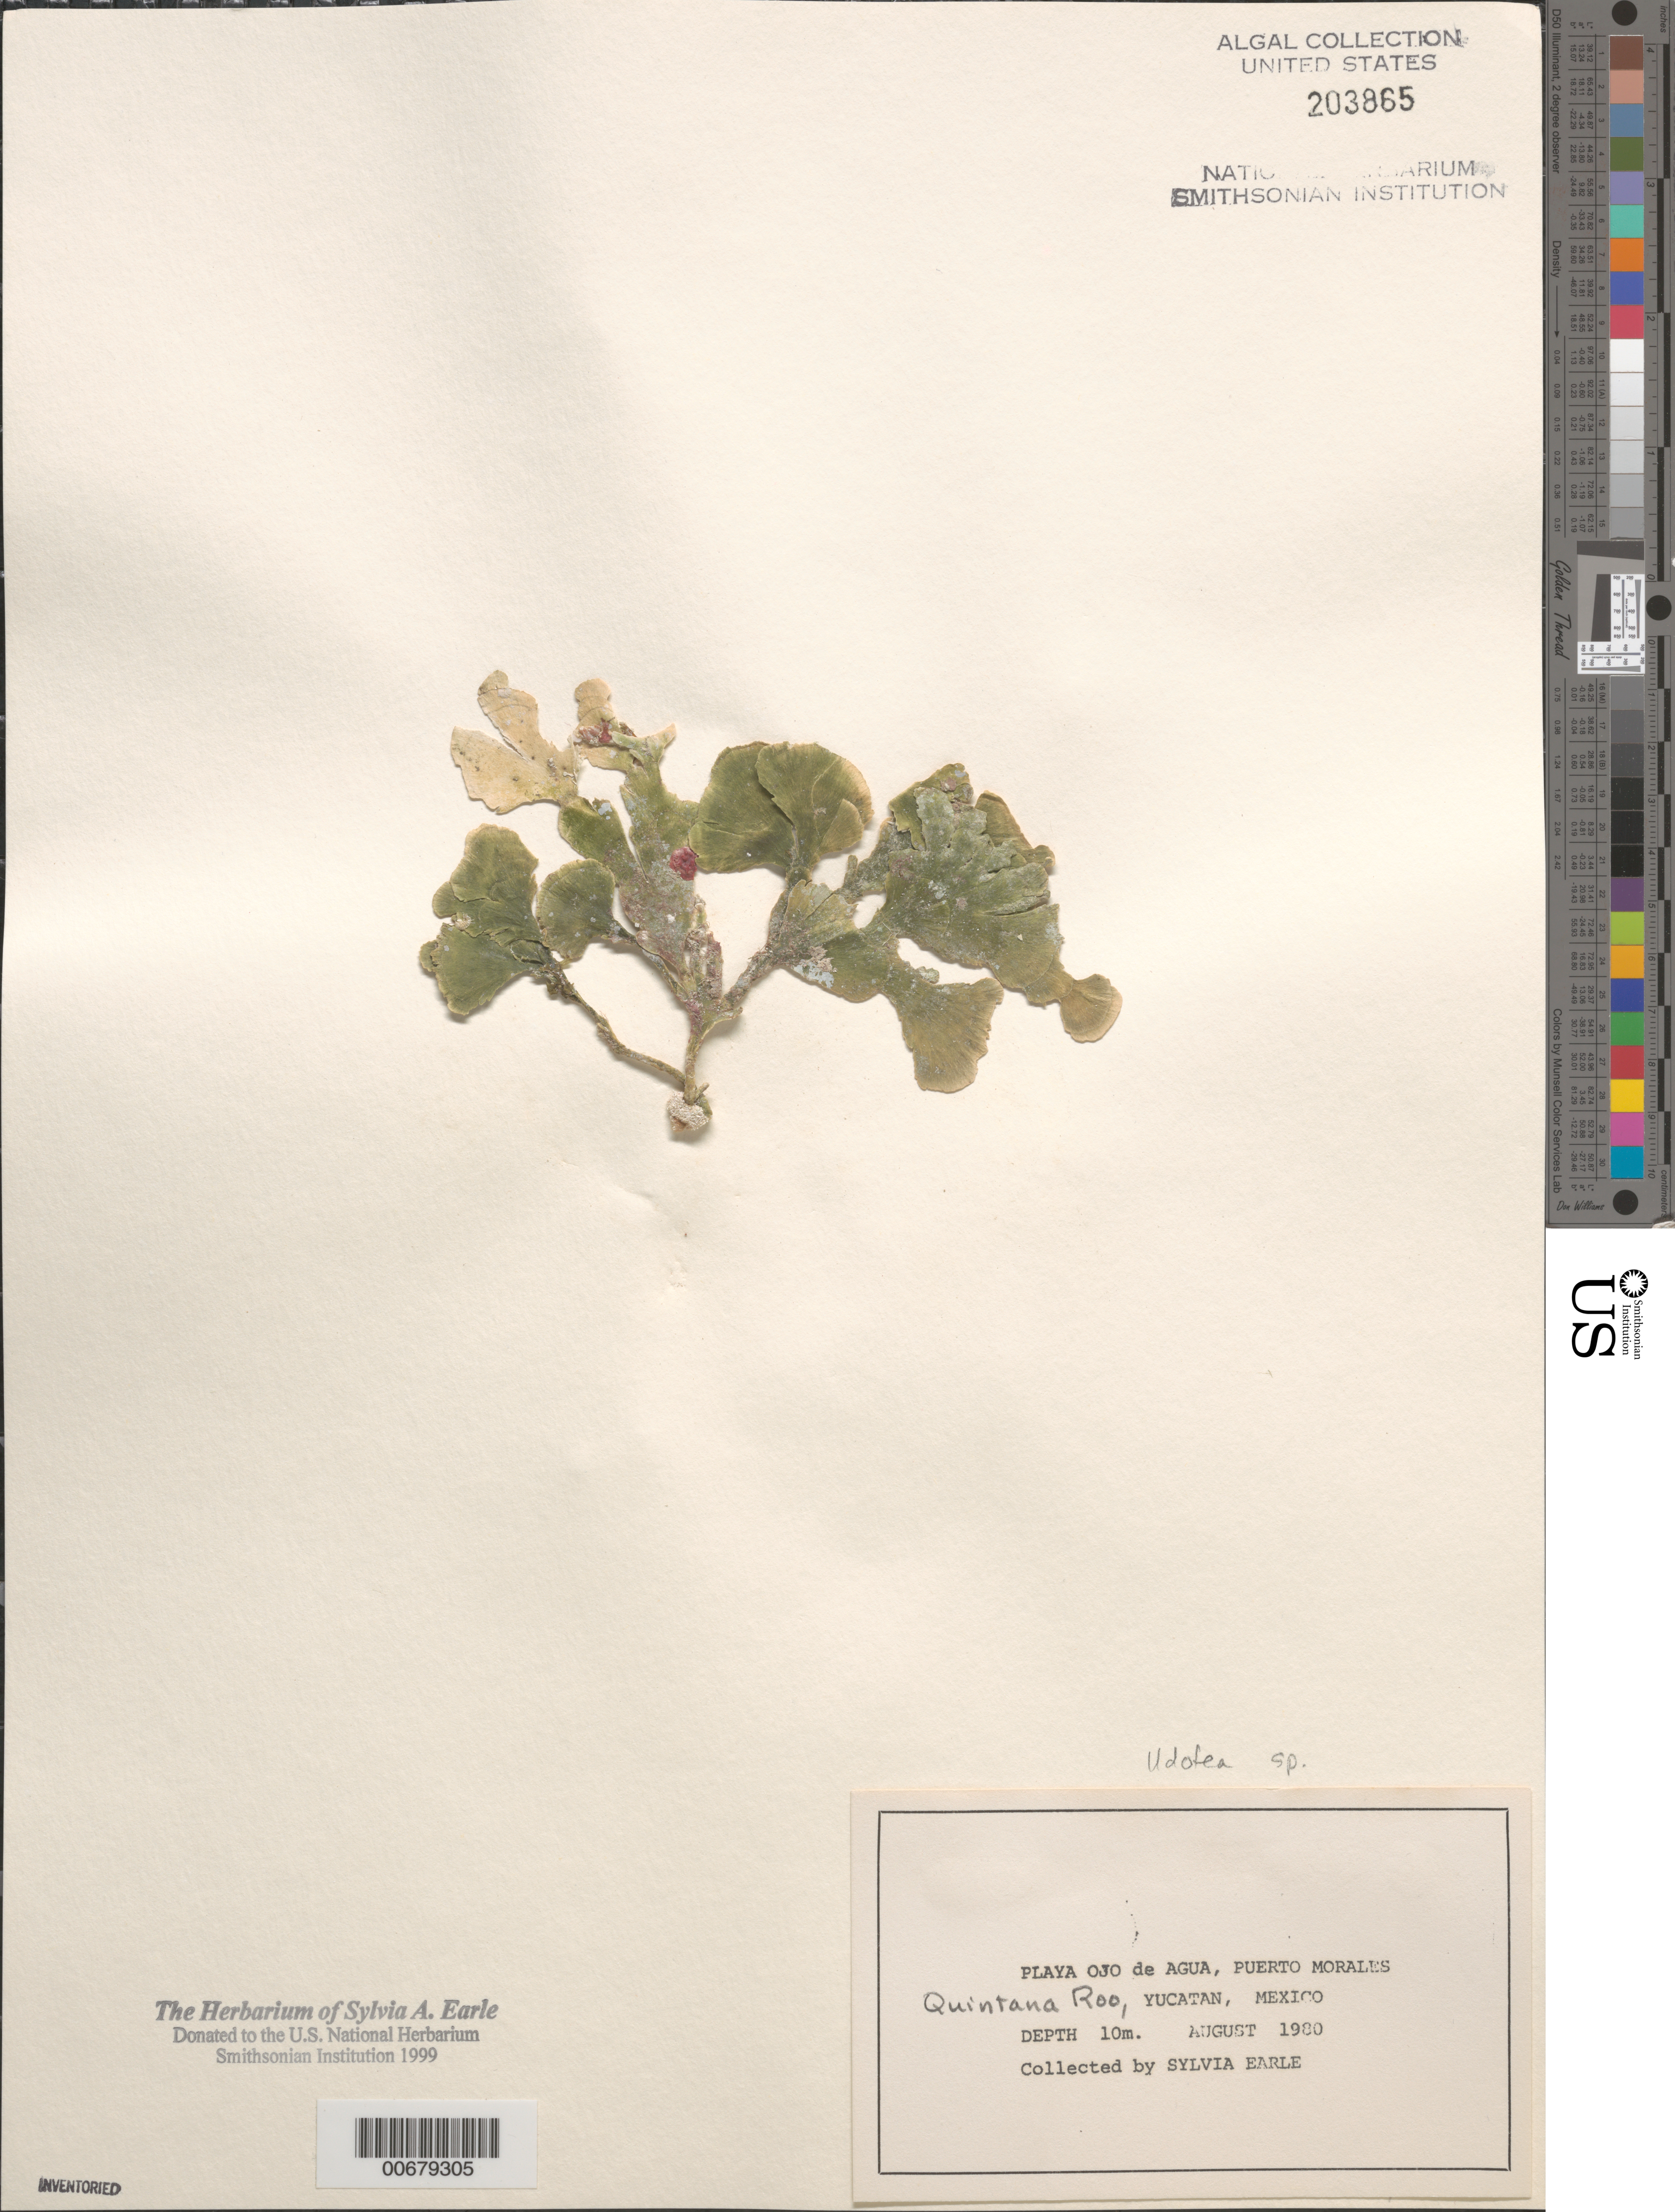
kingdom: Plantae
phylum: Chlorophyta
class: Ulvophyceae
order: Bryopsidales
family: Udoteaceae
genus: Udotea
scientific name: Udotea sp.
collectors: S. A. Earle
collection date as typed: Aug 1980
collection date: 1980-08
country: Mexico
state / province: Quintana Roo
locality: Playa Ojo de Agua, Puerto Morales, Yucatan Peninsula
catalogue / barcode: US 203865